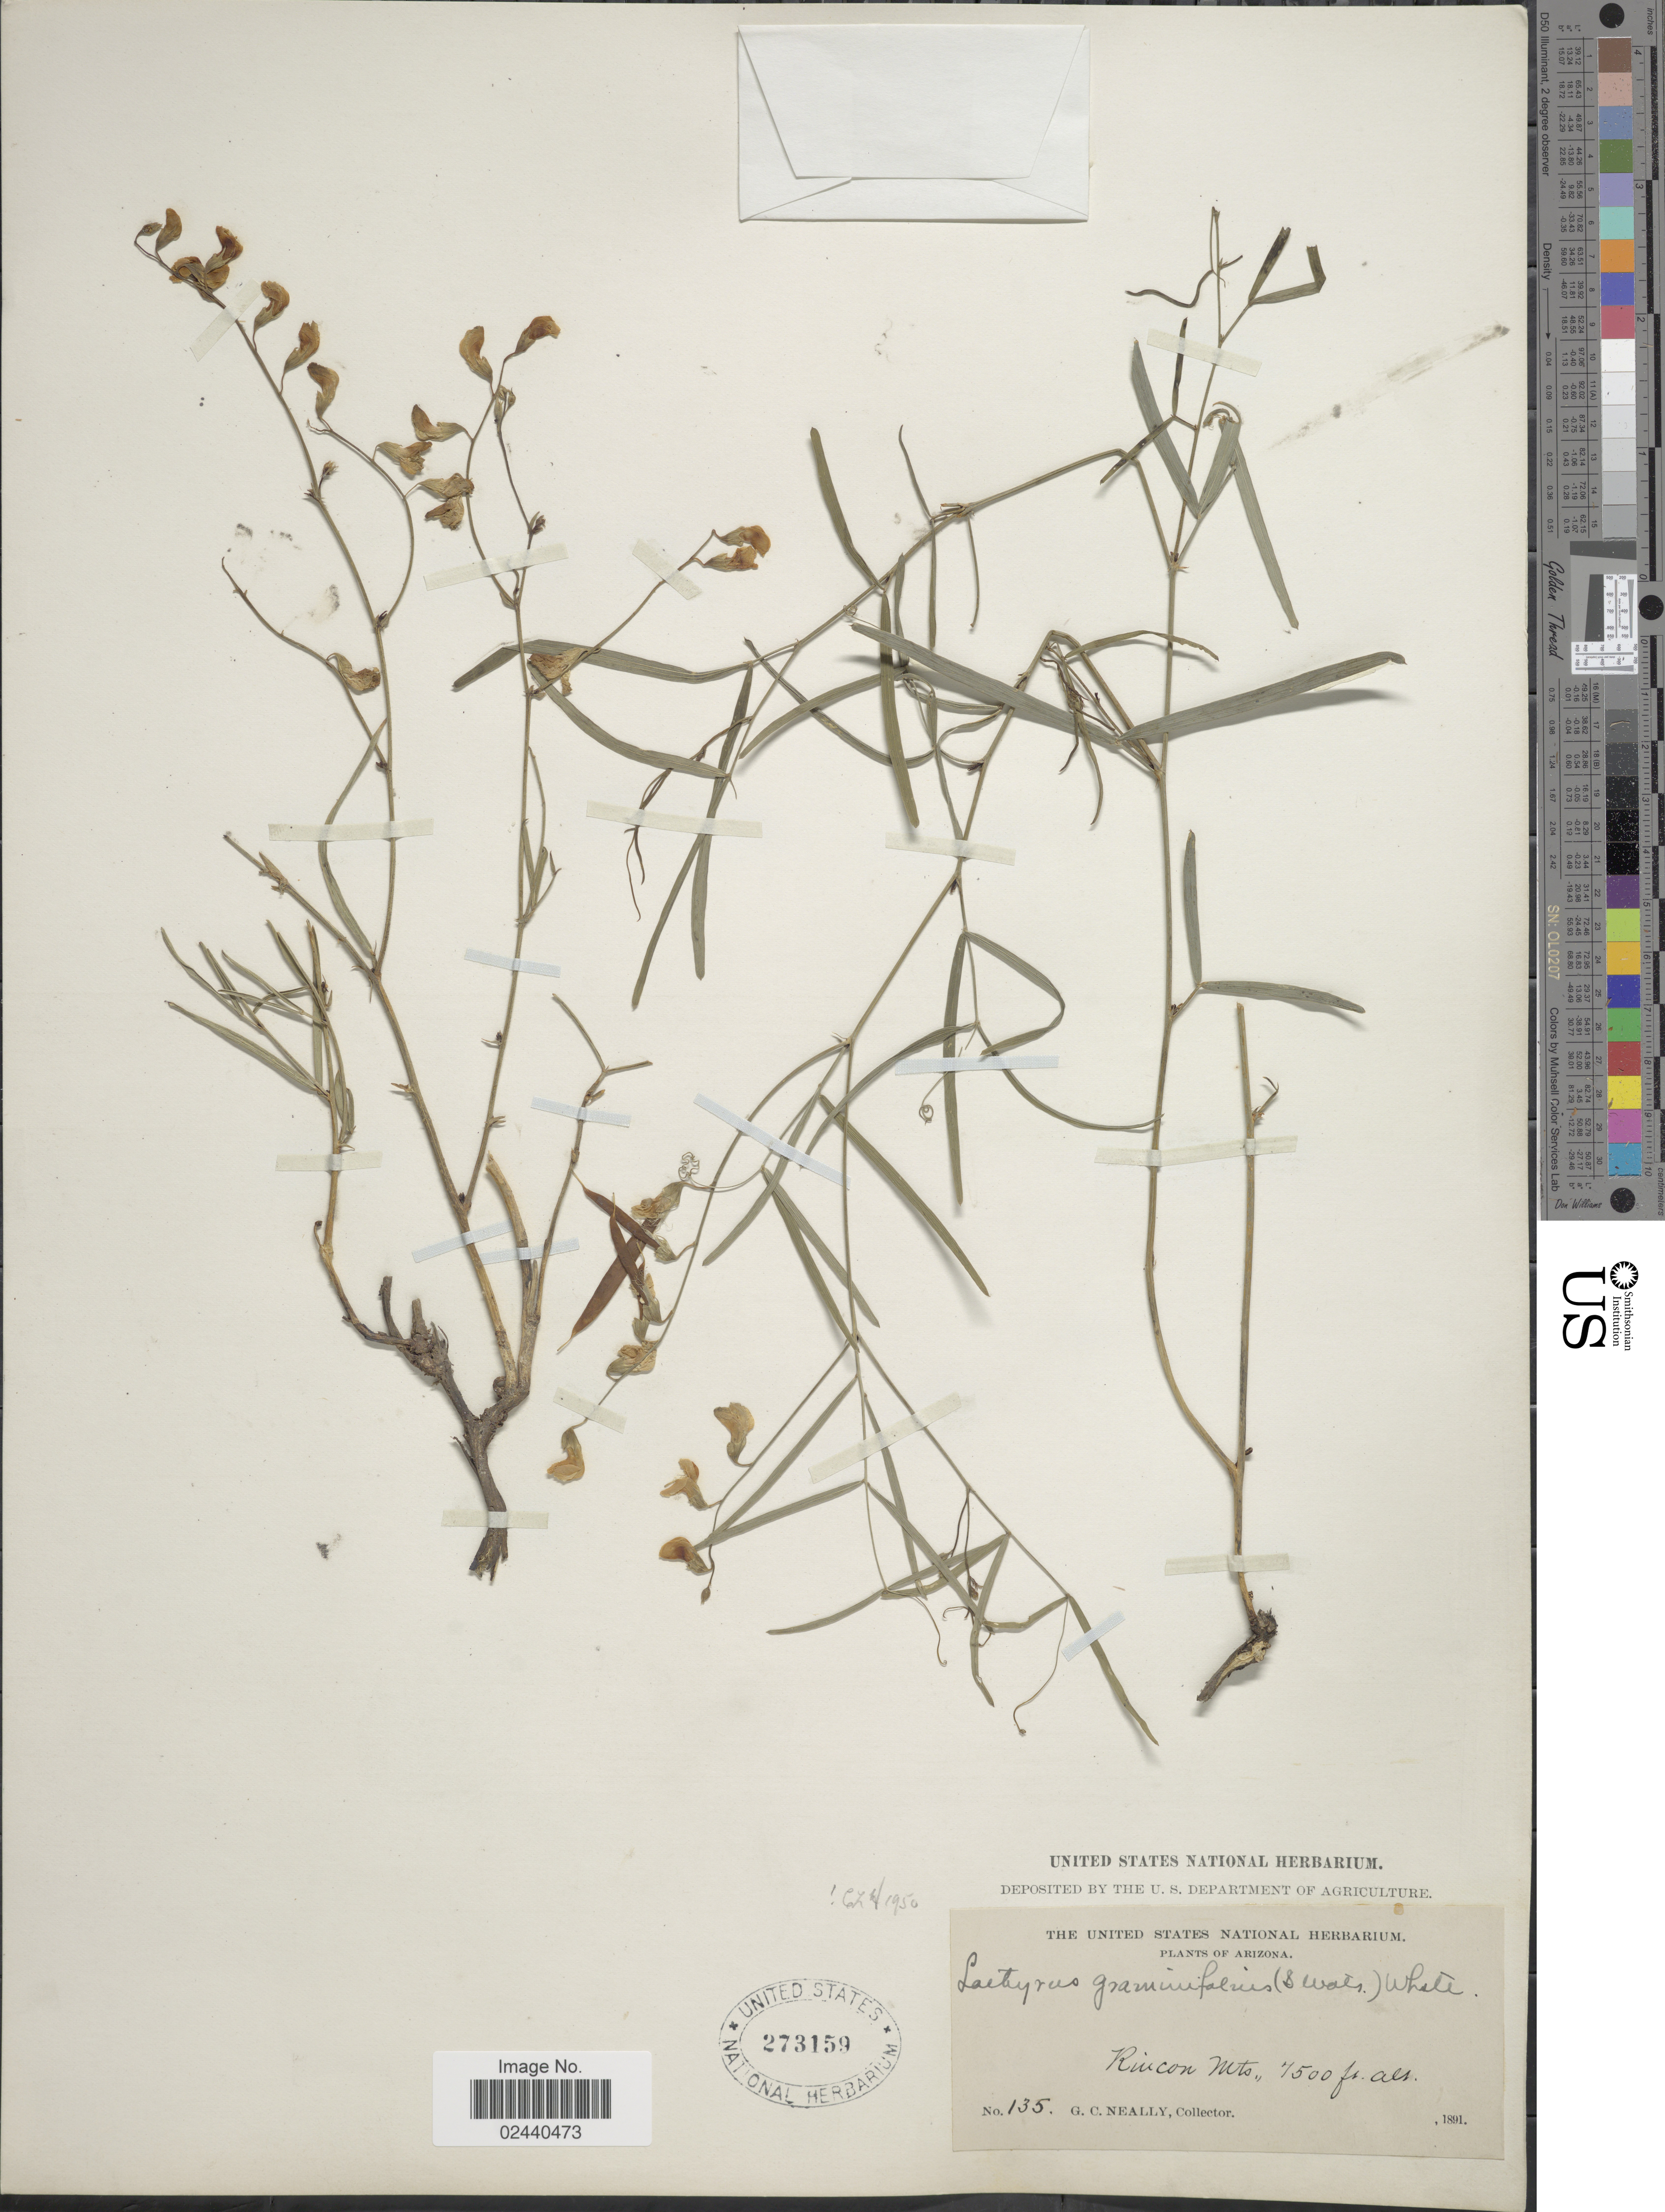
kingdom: Plantae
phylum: Tracheophyta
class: Magnoliopsida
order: Fabales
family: Fabaceae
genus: Lathyrus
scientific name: Lathyrus graminifolius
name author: (S. Watson) T.G. White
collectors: G. Neally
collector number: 135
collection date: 1891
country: United States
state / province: Arizona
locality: Rincon Mts.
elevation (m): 2286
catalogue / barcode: US 273159